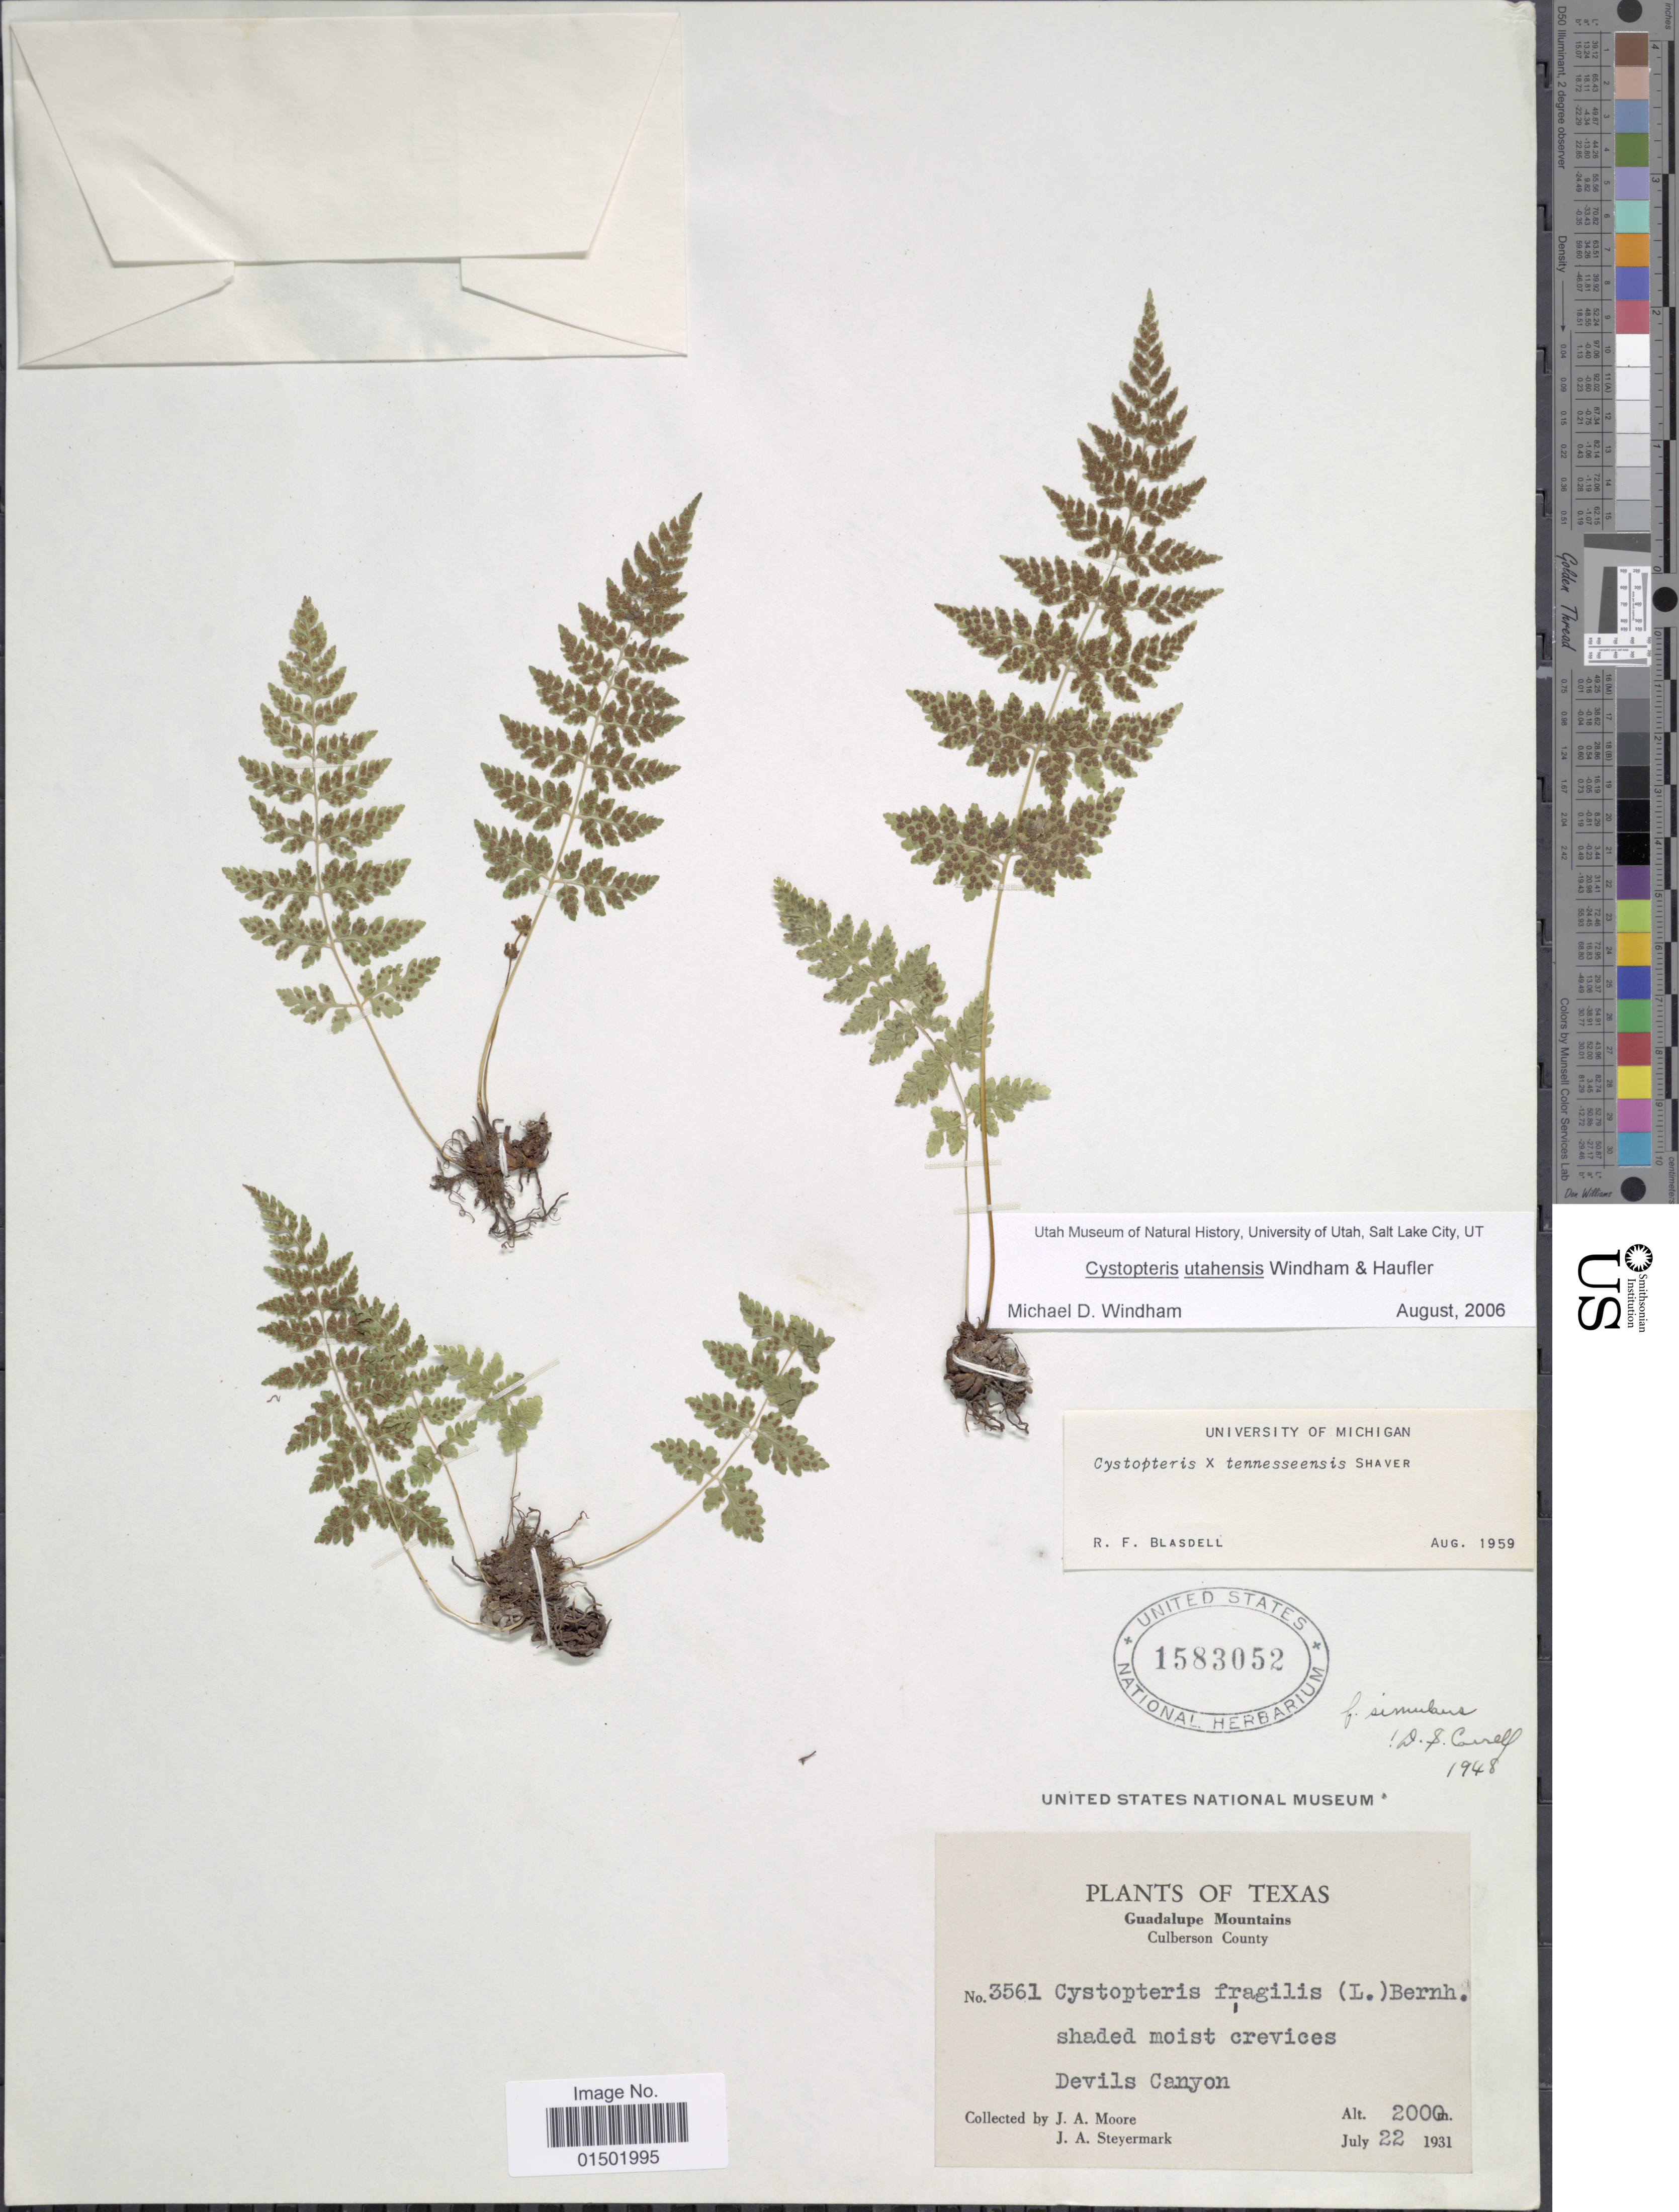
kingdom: Plantae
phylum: Tracheophyta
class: Polypodiopsida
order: Polypodiales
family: Cystopteridaceae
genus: Cystopteris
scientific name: Cystopteris utahensis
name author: Windham & Haufler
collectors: J. A. Moore & J. Steyermark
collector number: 3561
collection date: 1931-07-22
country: United States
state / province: Texas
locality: Guadalupe Mountains. Culberson County. Devils Canyon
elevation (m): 2000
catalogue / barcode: US 1583052